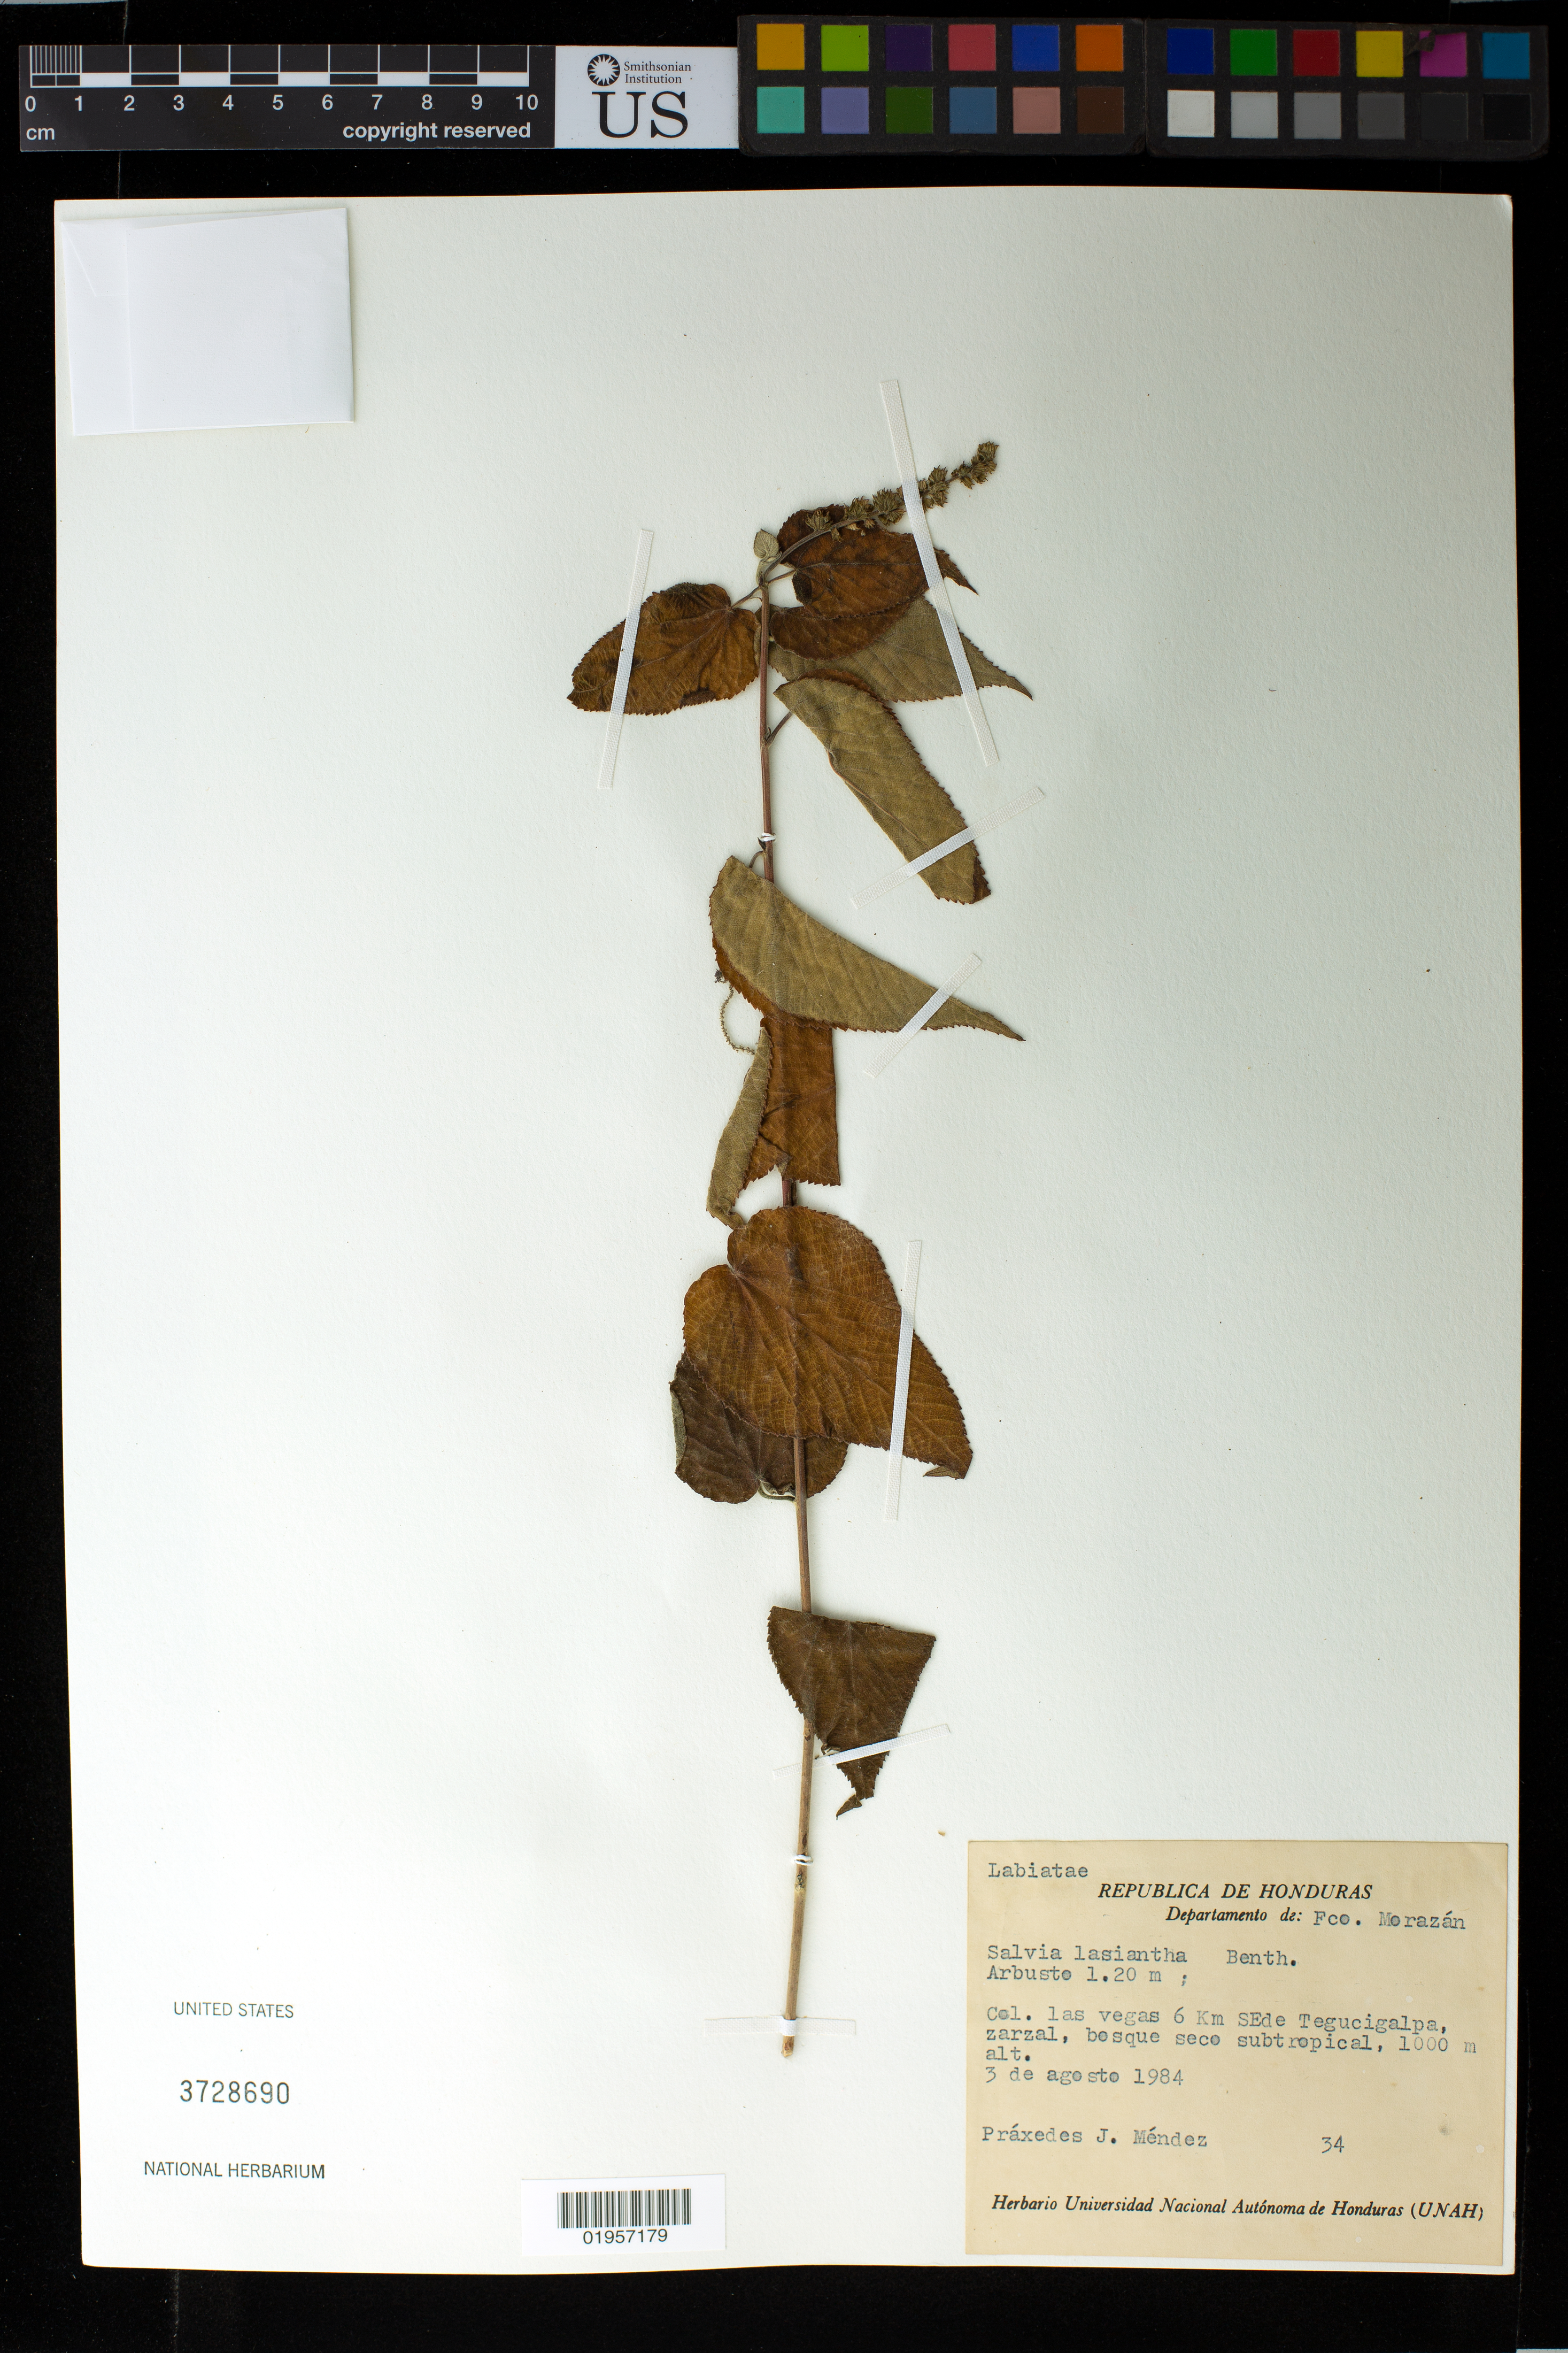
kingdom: Plantae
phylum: Tracheophyta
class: Magnoliopsida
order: Lamiales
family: Lamiaceae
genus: Salvia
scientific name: Salvia lasiantha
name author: Benth.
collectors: P. Méndez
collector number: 34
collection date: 1984-08-03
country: Honduras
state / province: Fco. Morazán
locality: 6 km SE de Tegucigalpa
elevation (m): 1000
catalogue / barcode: US 3728690